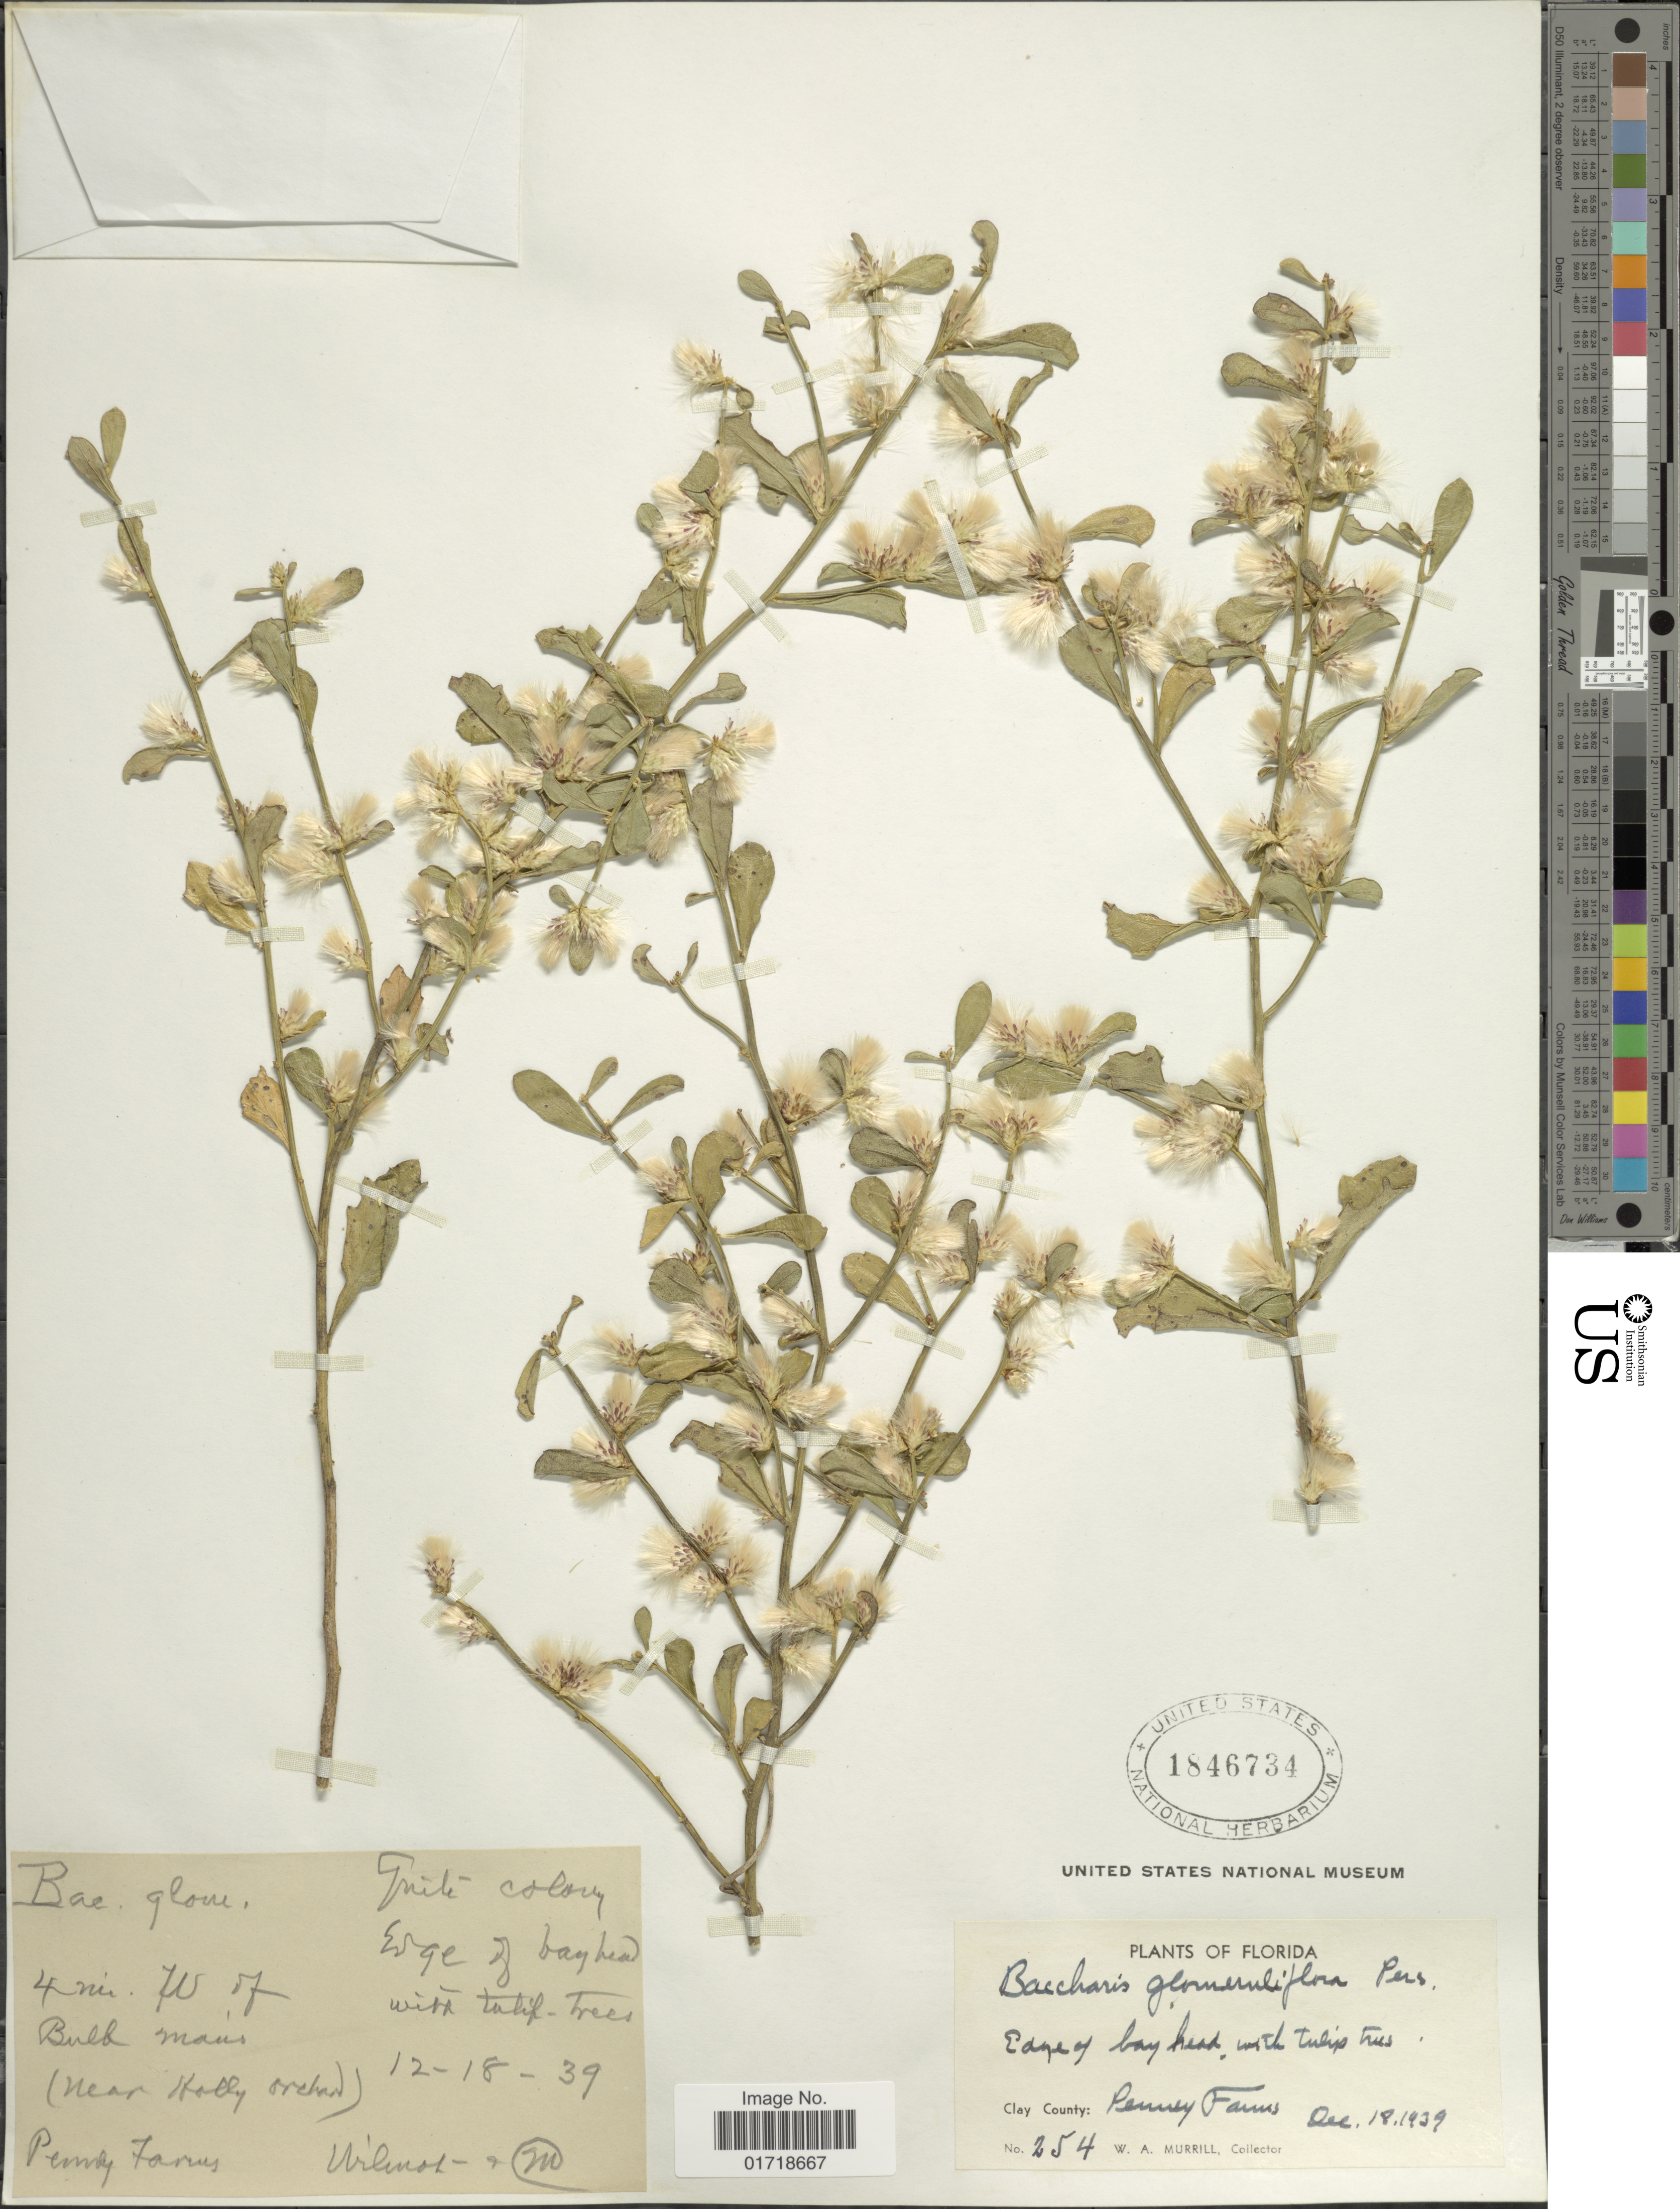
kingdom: Plantae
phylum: Tracheophyta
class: Magnoliopsida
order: Asterales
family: Asteraceae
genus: Baccharis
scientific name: Baccharis glomeruliflora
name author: Pers.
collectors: W. A. Murrill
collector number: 254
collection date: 1939-12-18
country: United States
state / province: Florida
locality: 4 mi W of Bulb main, (near Holly orchard) Edge of bay head with tulips trees, Clay County: Penny Farms.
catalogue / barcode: US 1846734